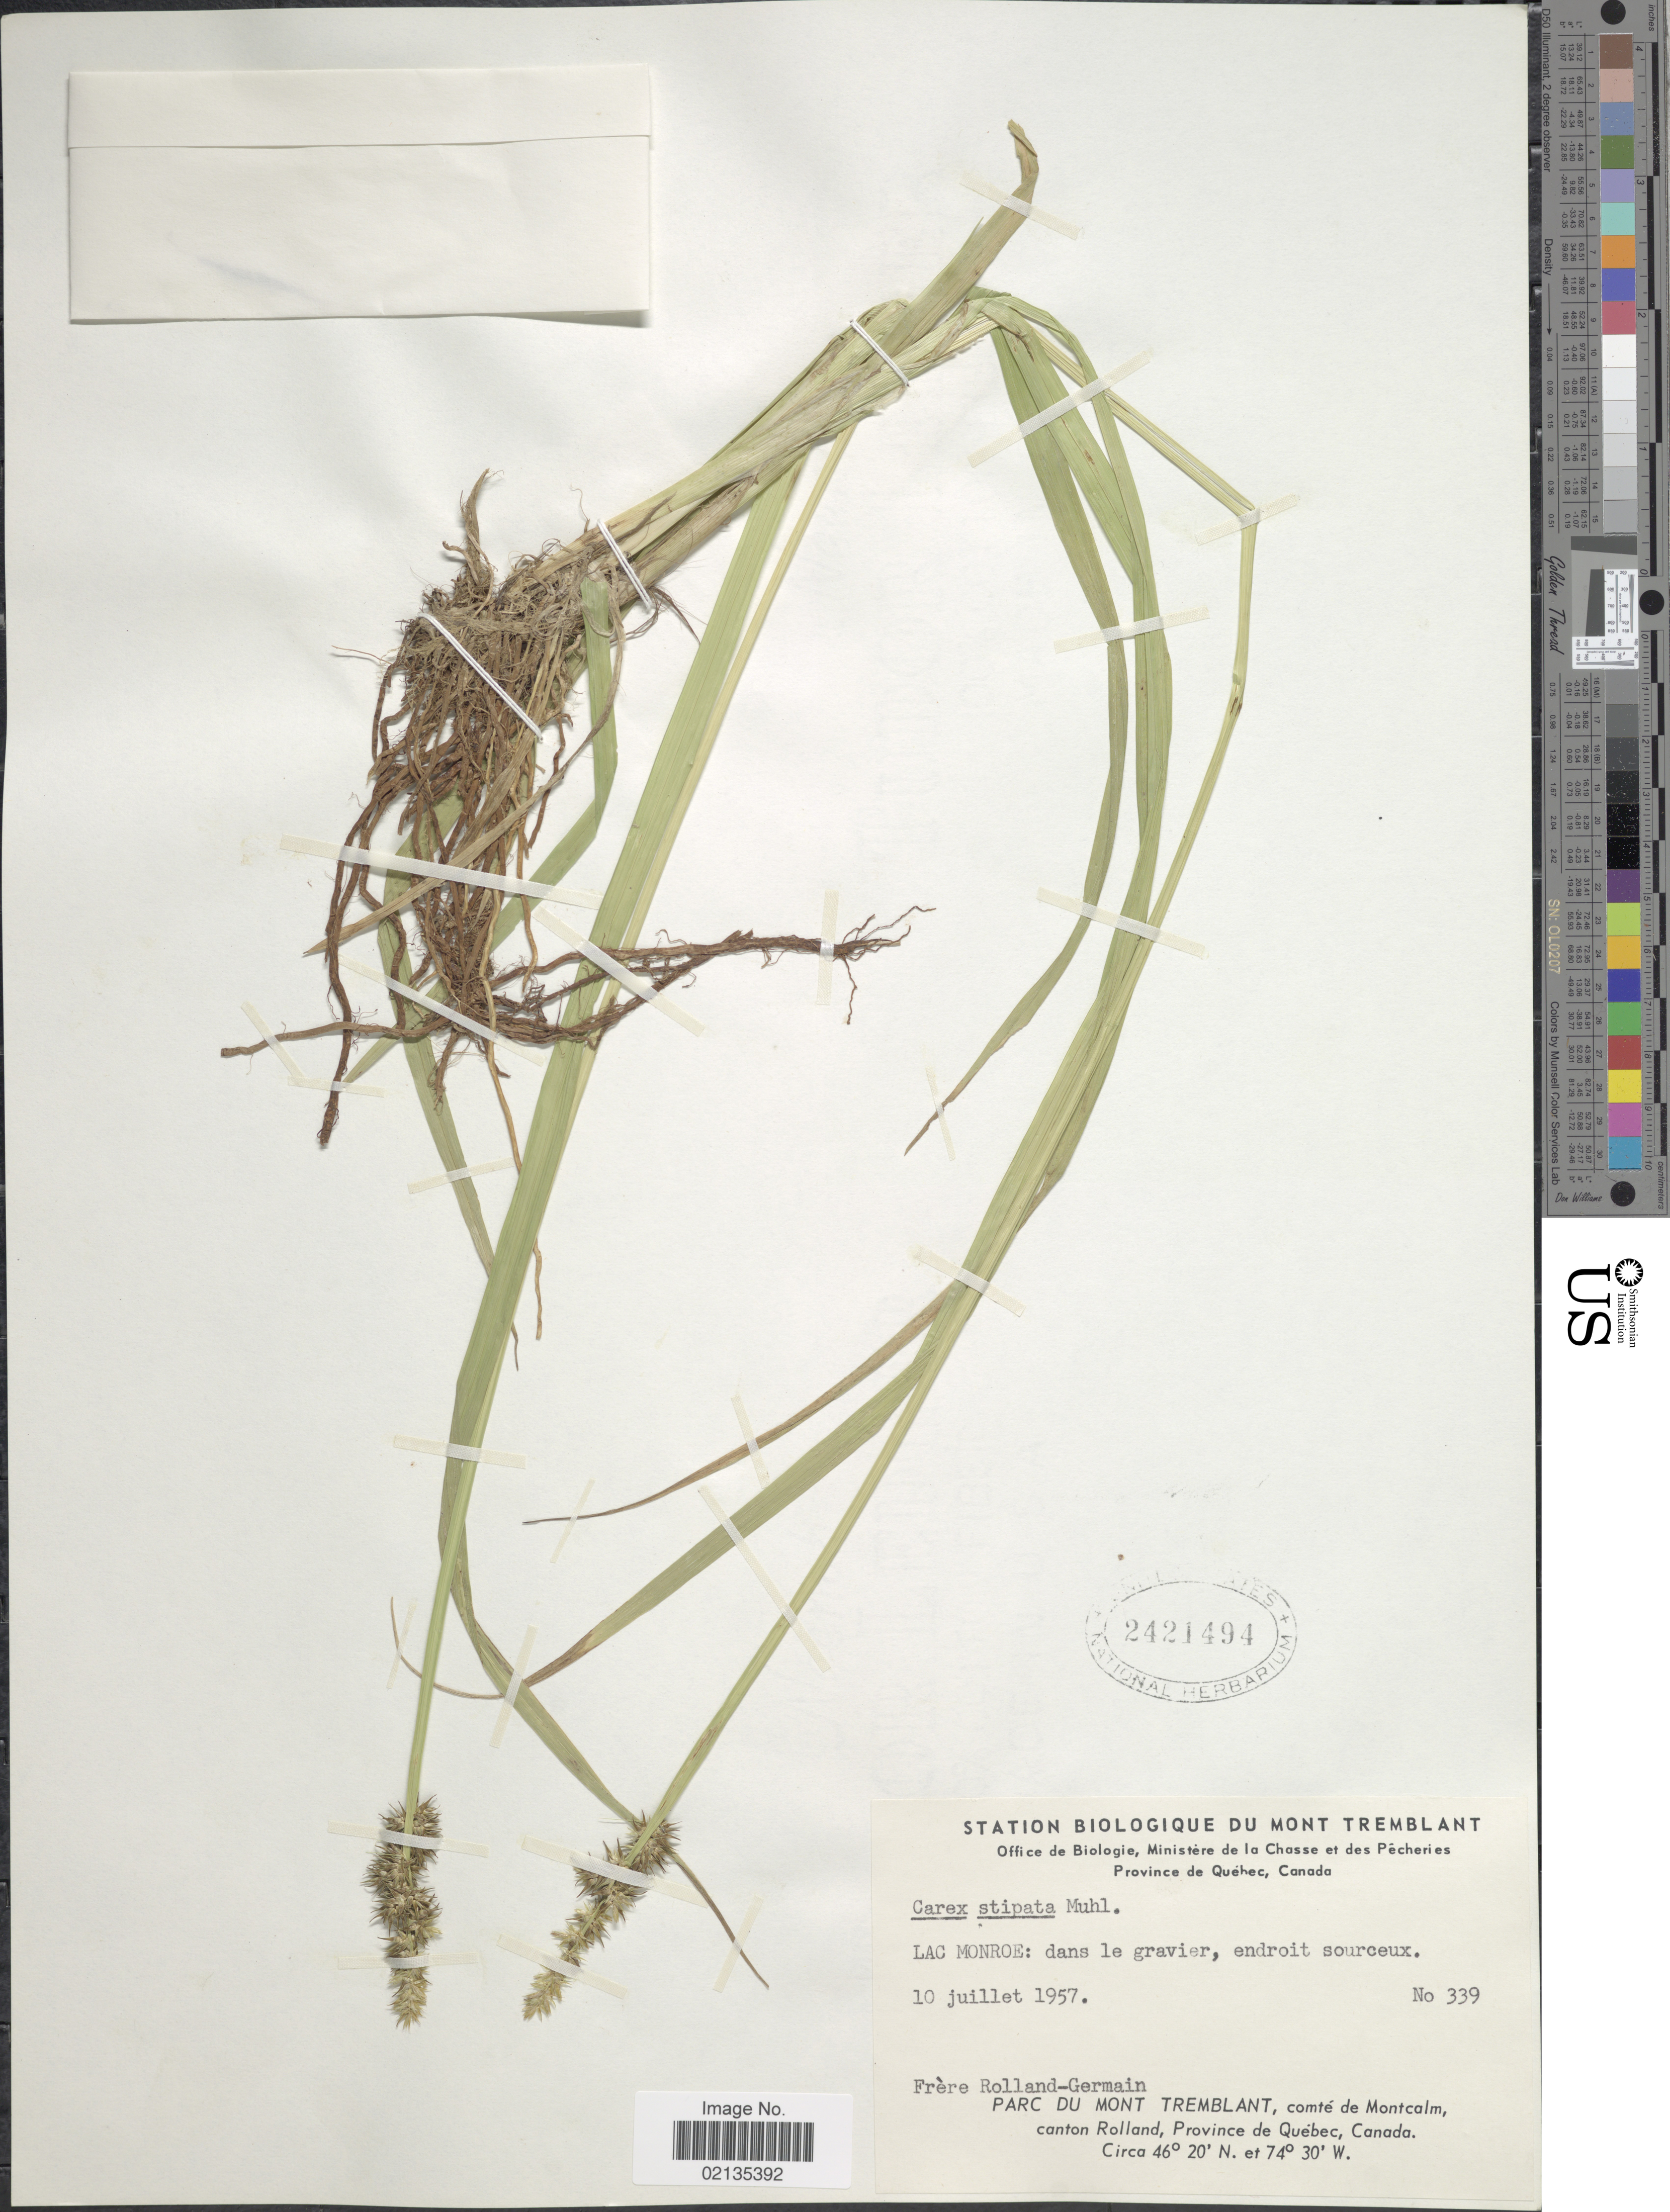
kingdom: Plantae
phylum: Tracheophyta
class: Liliopsida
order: Poales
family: Cyperaceae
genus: Carex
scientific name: Carex stipata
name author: Muhl. ex Willd.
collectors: Rolland-Germain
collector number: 339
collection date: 1957-07-10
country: Canada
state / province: Quebec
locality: Station Biologique Du Mont Tremblan, Lac Monroe: dans le gravier, endroit sourceux, Parc Du Mont Tremblant, comte de Montcalm, canton Rolland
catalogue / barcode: US 2421494